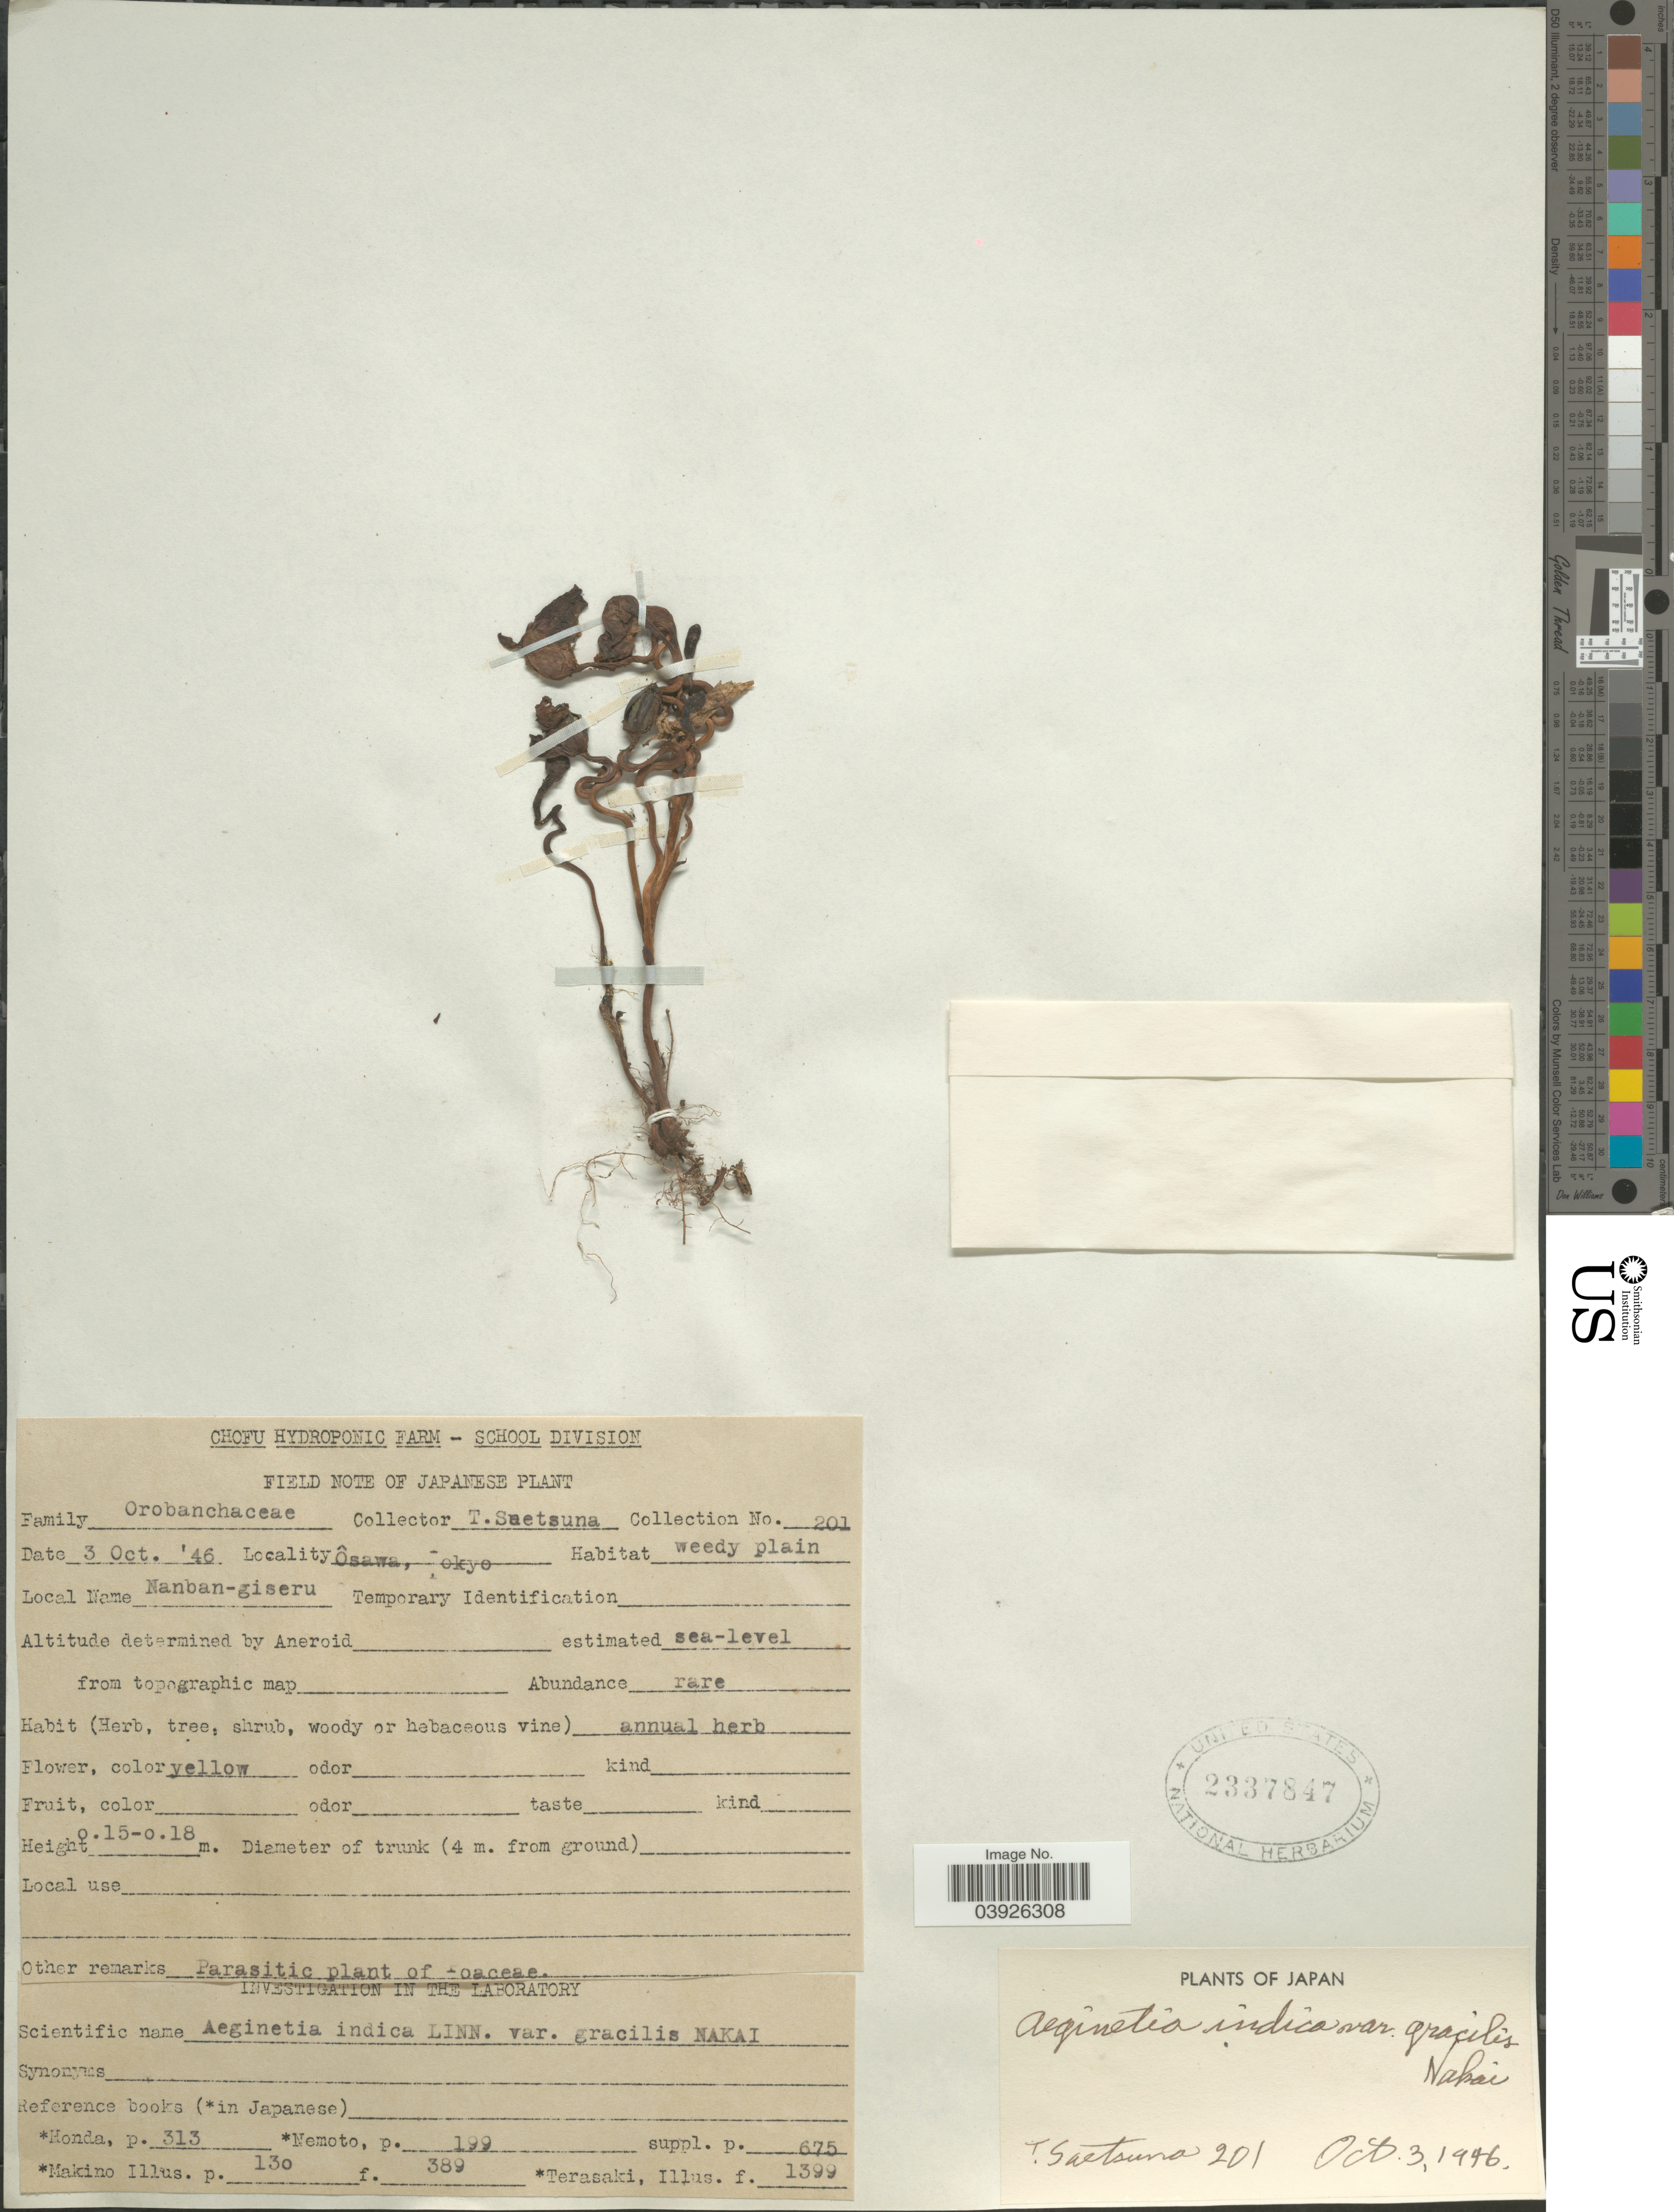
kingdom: Plantae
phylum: Tracheophyta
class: Magnoliopsida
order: Lamiales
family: Orobanchaceae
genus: Aeginetia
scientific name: Aeginetia indica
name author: L.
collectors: T. Saetsuna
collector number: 201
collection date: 1946-10-03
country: Japan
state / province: Tokyo, Federal City of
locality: Ôsawa, Tokyo.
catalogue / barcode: US 2337847